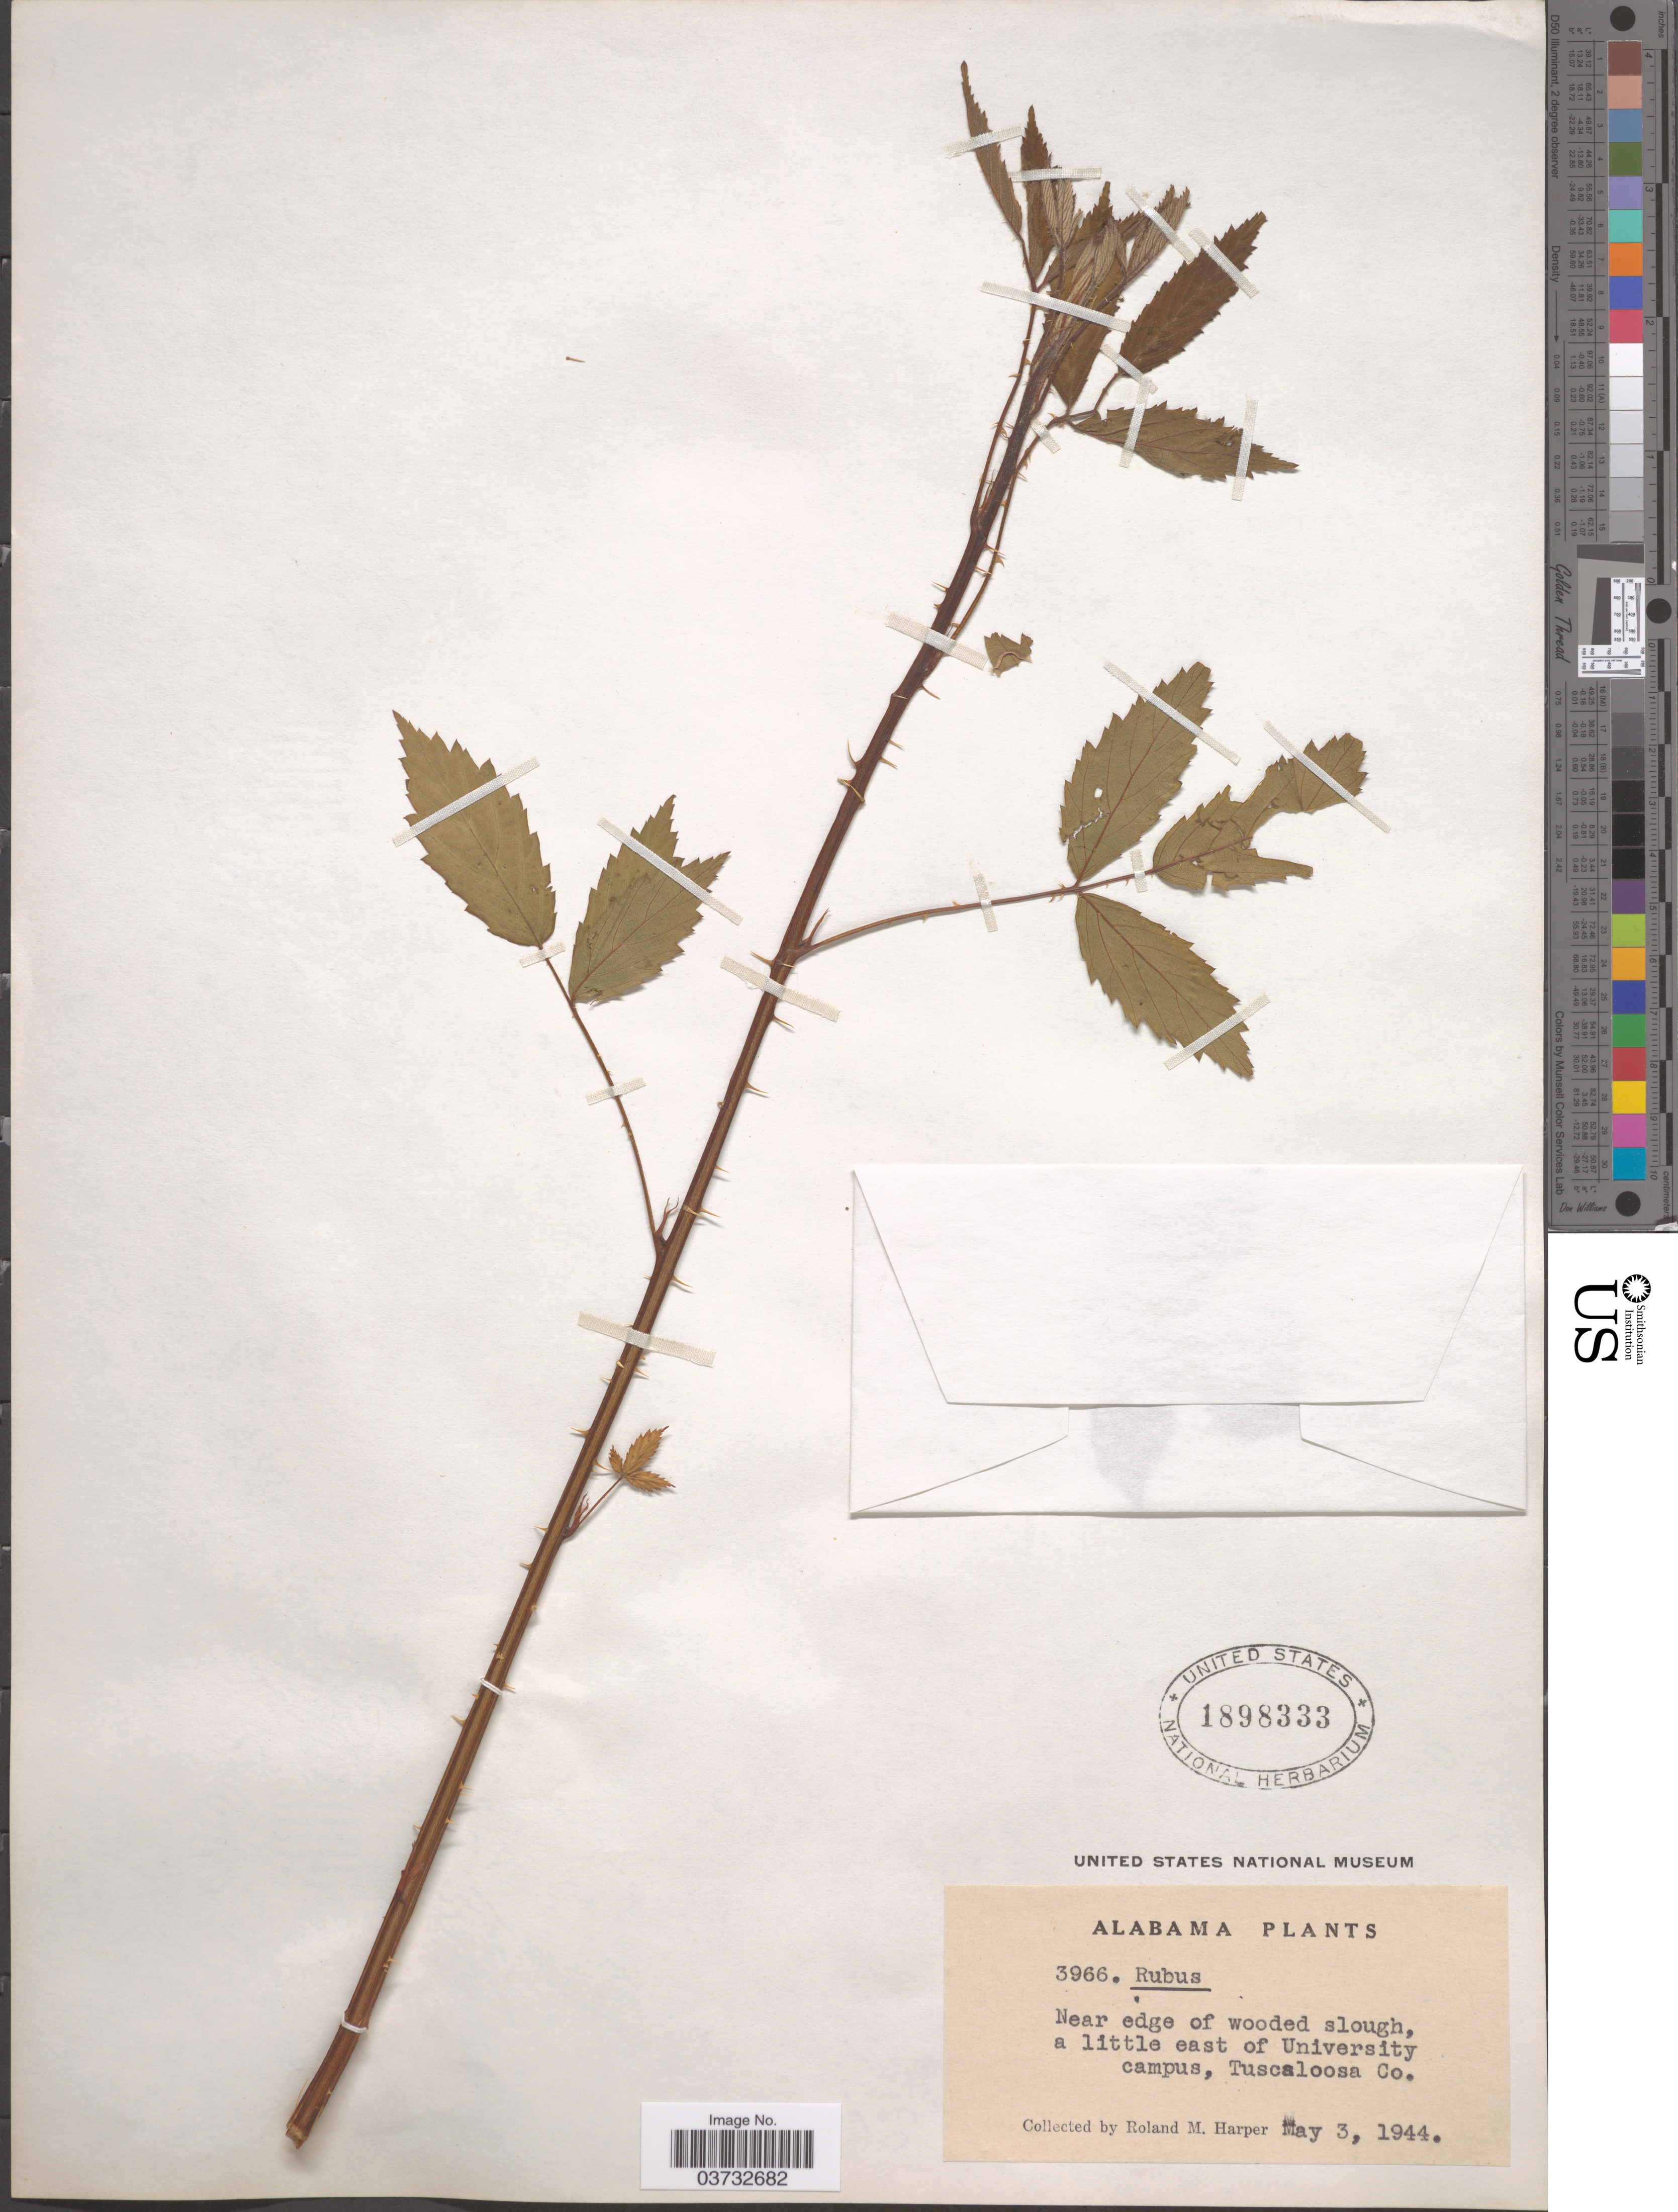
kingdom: Plantae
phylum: Tracheophyta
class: Magnoliopsida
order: Rosales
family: Rosaceae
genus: Rubus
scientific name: Rubus sp.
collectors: R. M. Harper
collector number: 3966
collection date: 1944-05-03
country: United States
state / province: Alabama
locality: Near edge of wooded slough, a little east of University campus, Tuscaloosa Co.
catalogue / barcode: US 1898333